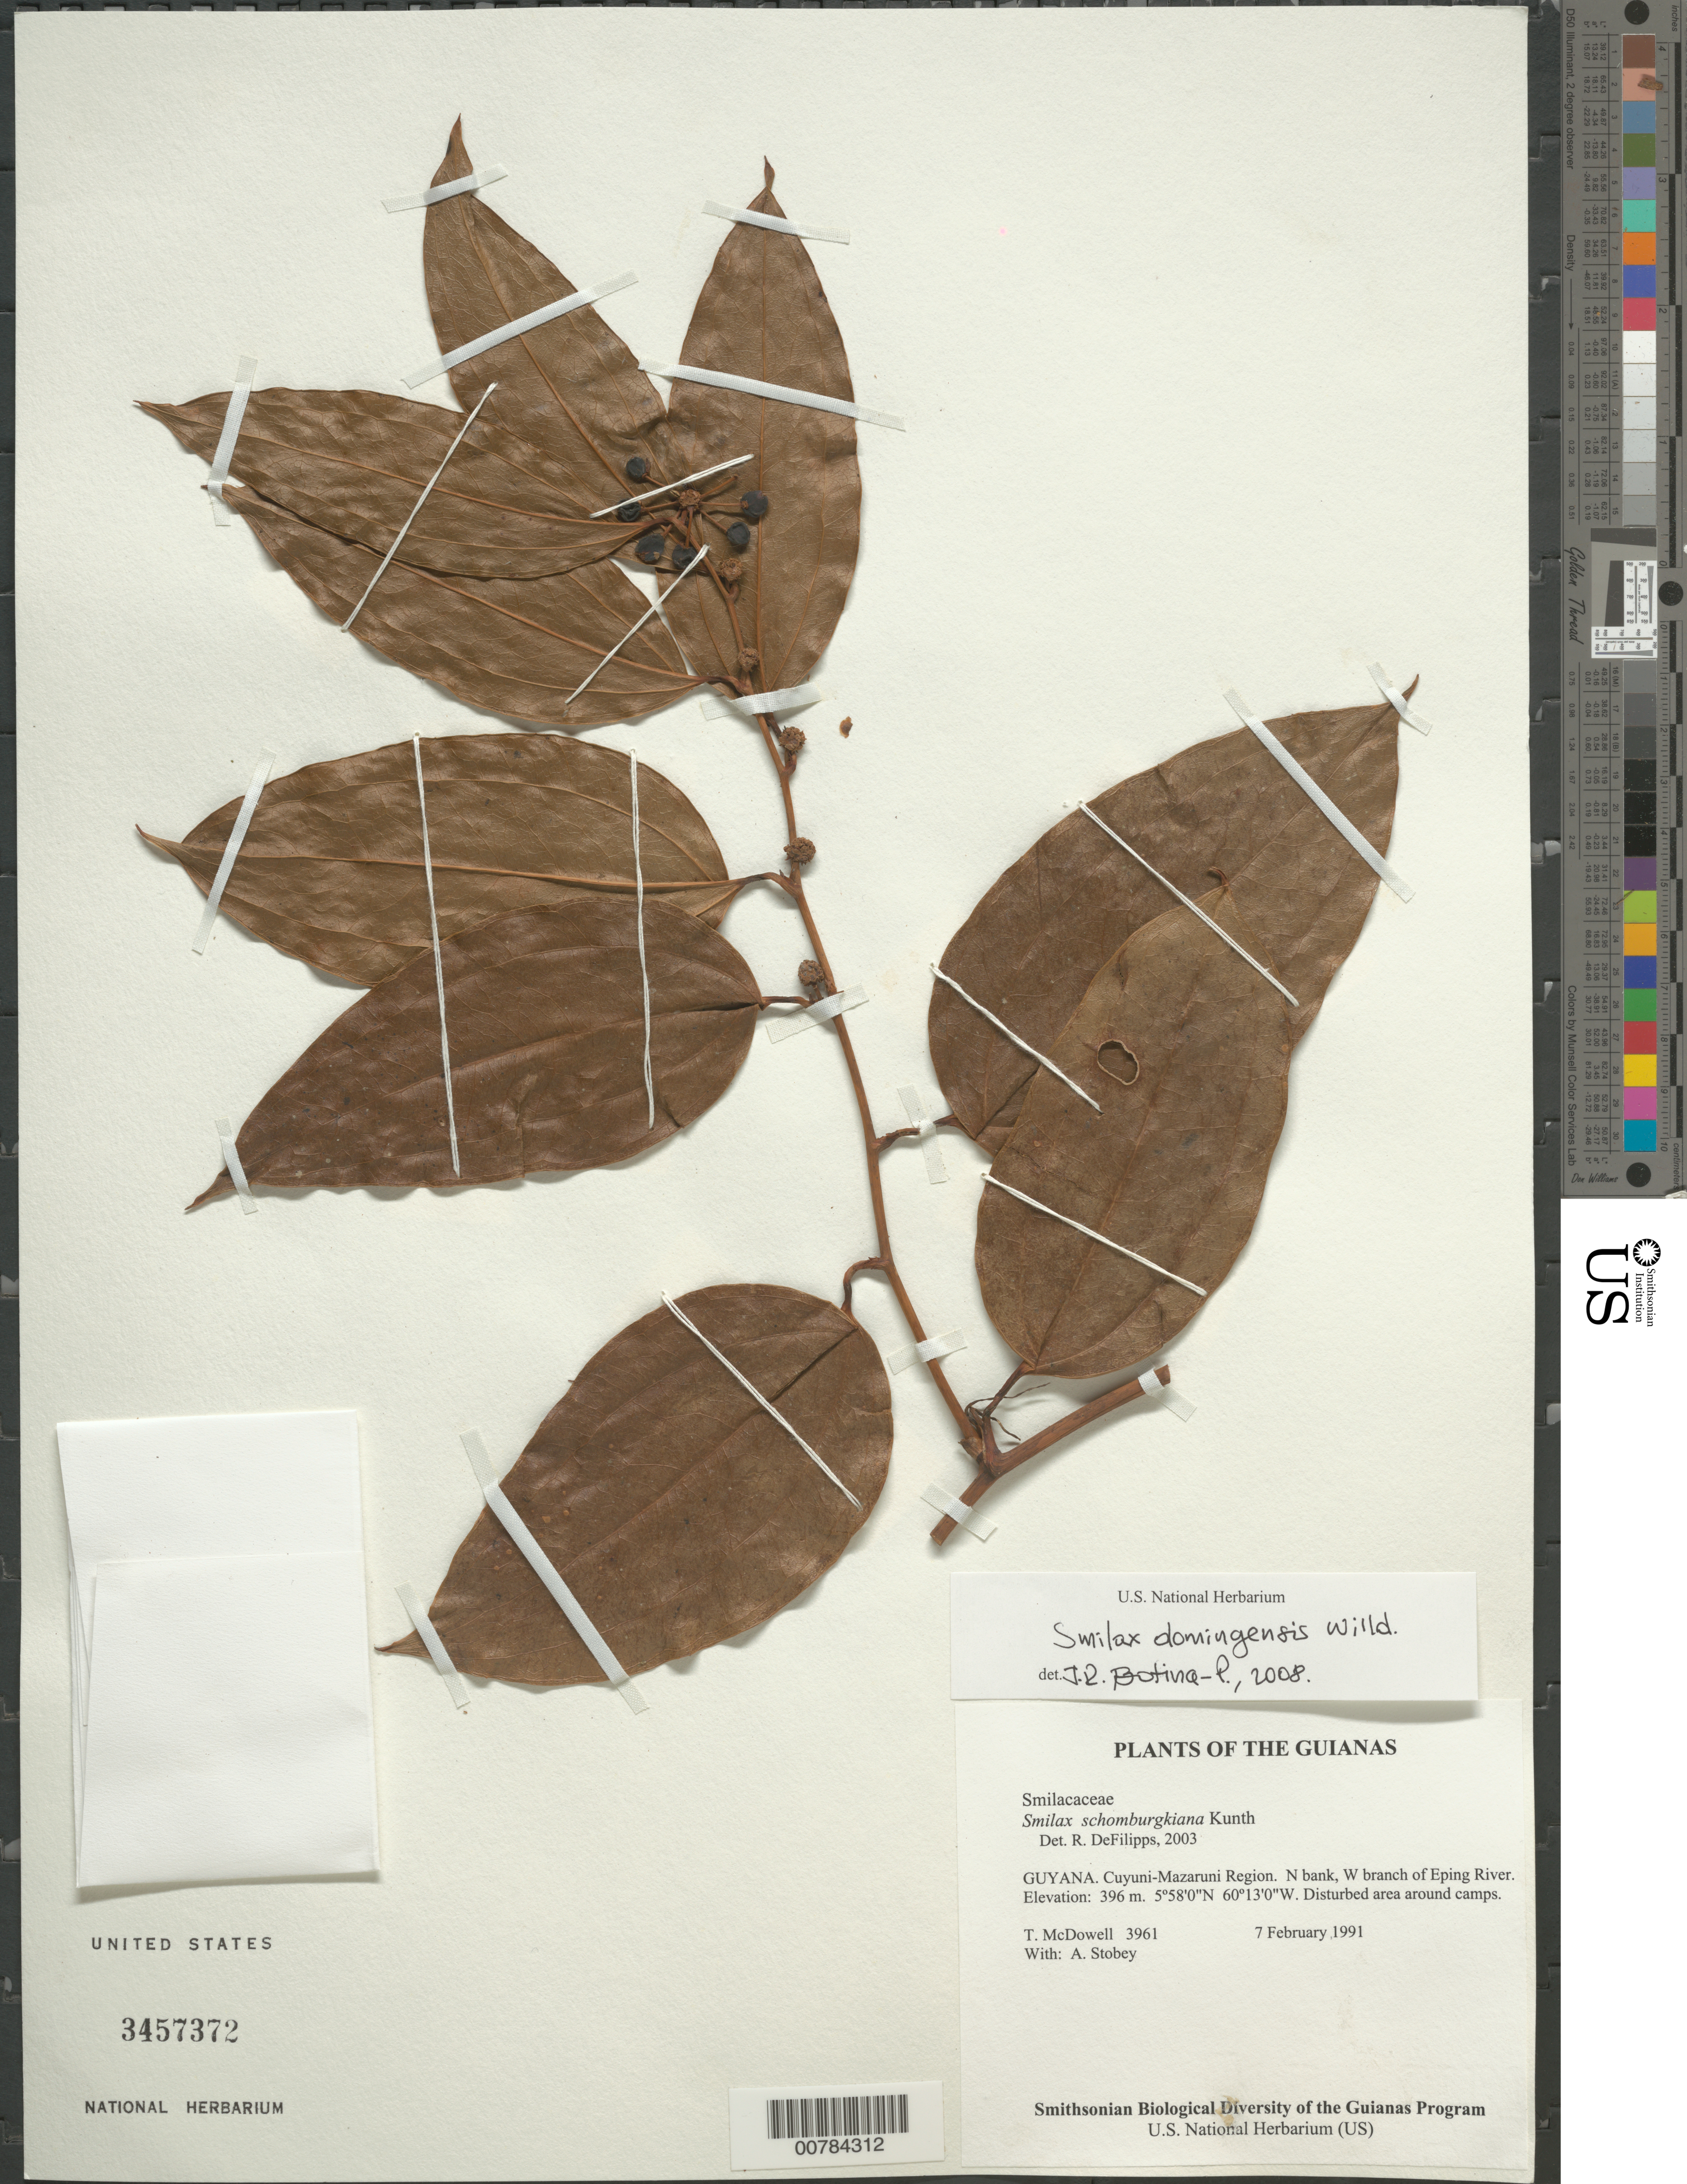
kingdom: Plantae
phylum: Tracheophyta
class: Liliopsida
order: Liliales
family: Smilacaceae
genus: Smilax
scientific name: Smilax domingensis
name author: Willd.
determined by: Botina-P., J. R.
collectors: T. McDowell & A. Stobey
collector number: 3961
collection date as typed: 7 February 1991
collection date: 1991-02-07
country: Guyana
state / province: Cuyuni-Mazaruni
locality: N bank, W branch of Eping River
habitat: Disturbed area around camps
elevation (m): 396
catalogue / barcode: US 3457372